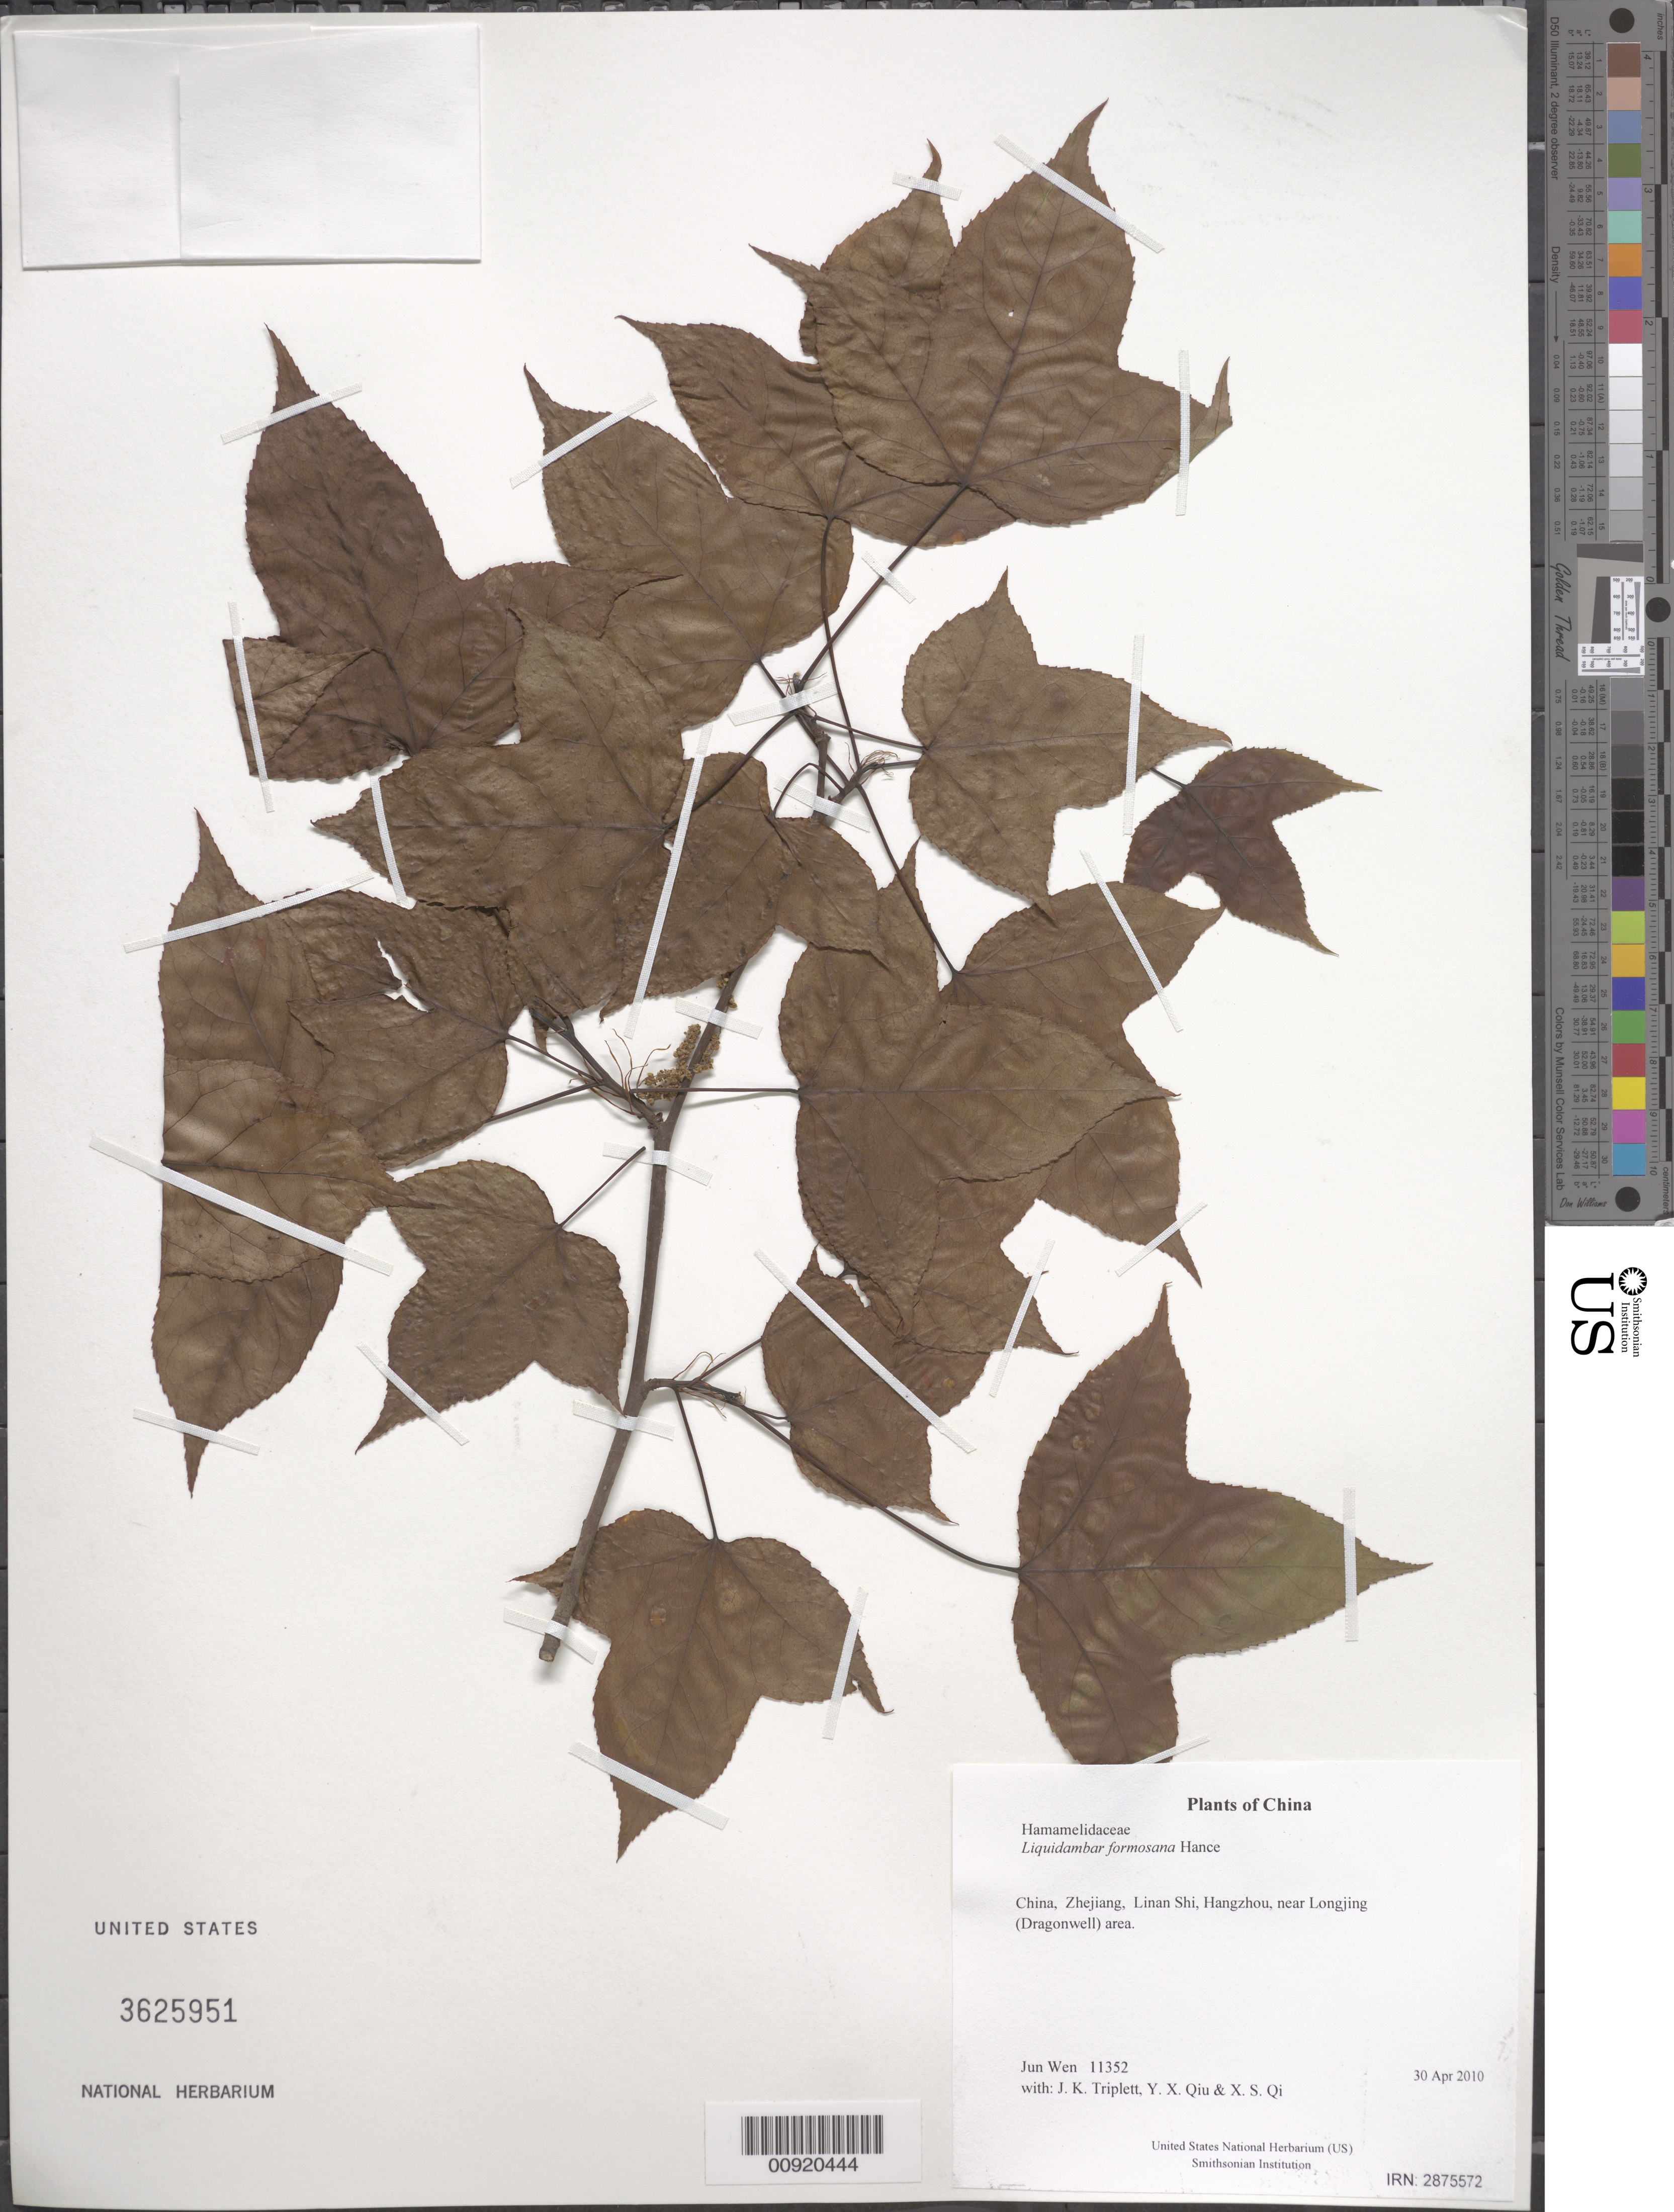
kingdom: Plantae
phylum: Tracheophyta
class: Magnoliopsida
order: Saxifragales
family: Altingiaceae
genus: Liquidambar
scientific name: Liquidambar formosana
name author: Hance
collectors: J. Wen, J. K. Triplett, Y. X. Qiu & X. S. Qi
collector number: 11352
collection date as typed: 30 Apr 2010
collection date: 2010-04-30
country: China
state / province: Zhejiang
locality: Linan Shi, Hangzhou, near Longjing (Dragonwell) area.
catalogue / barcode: US 3625951